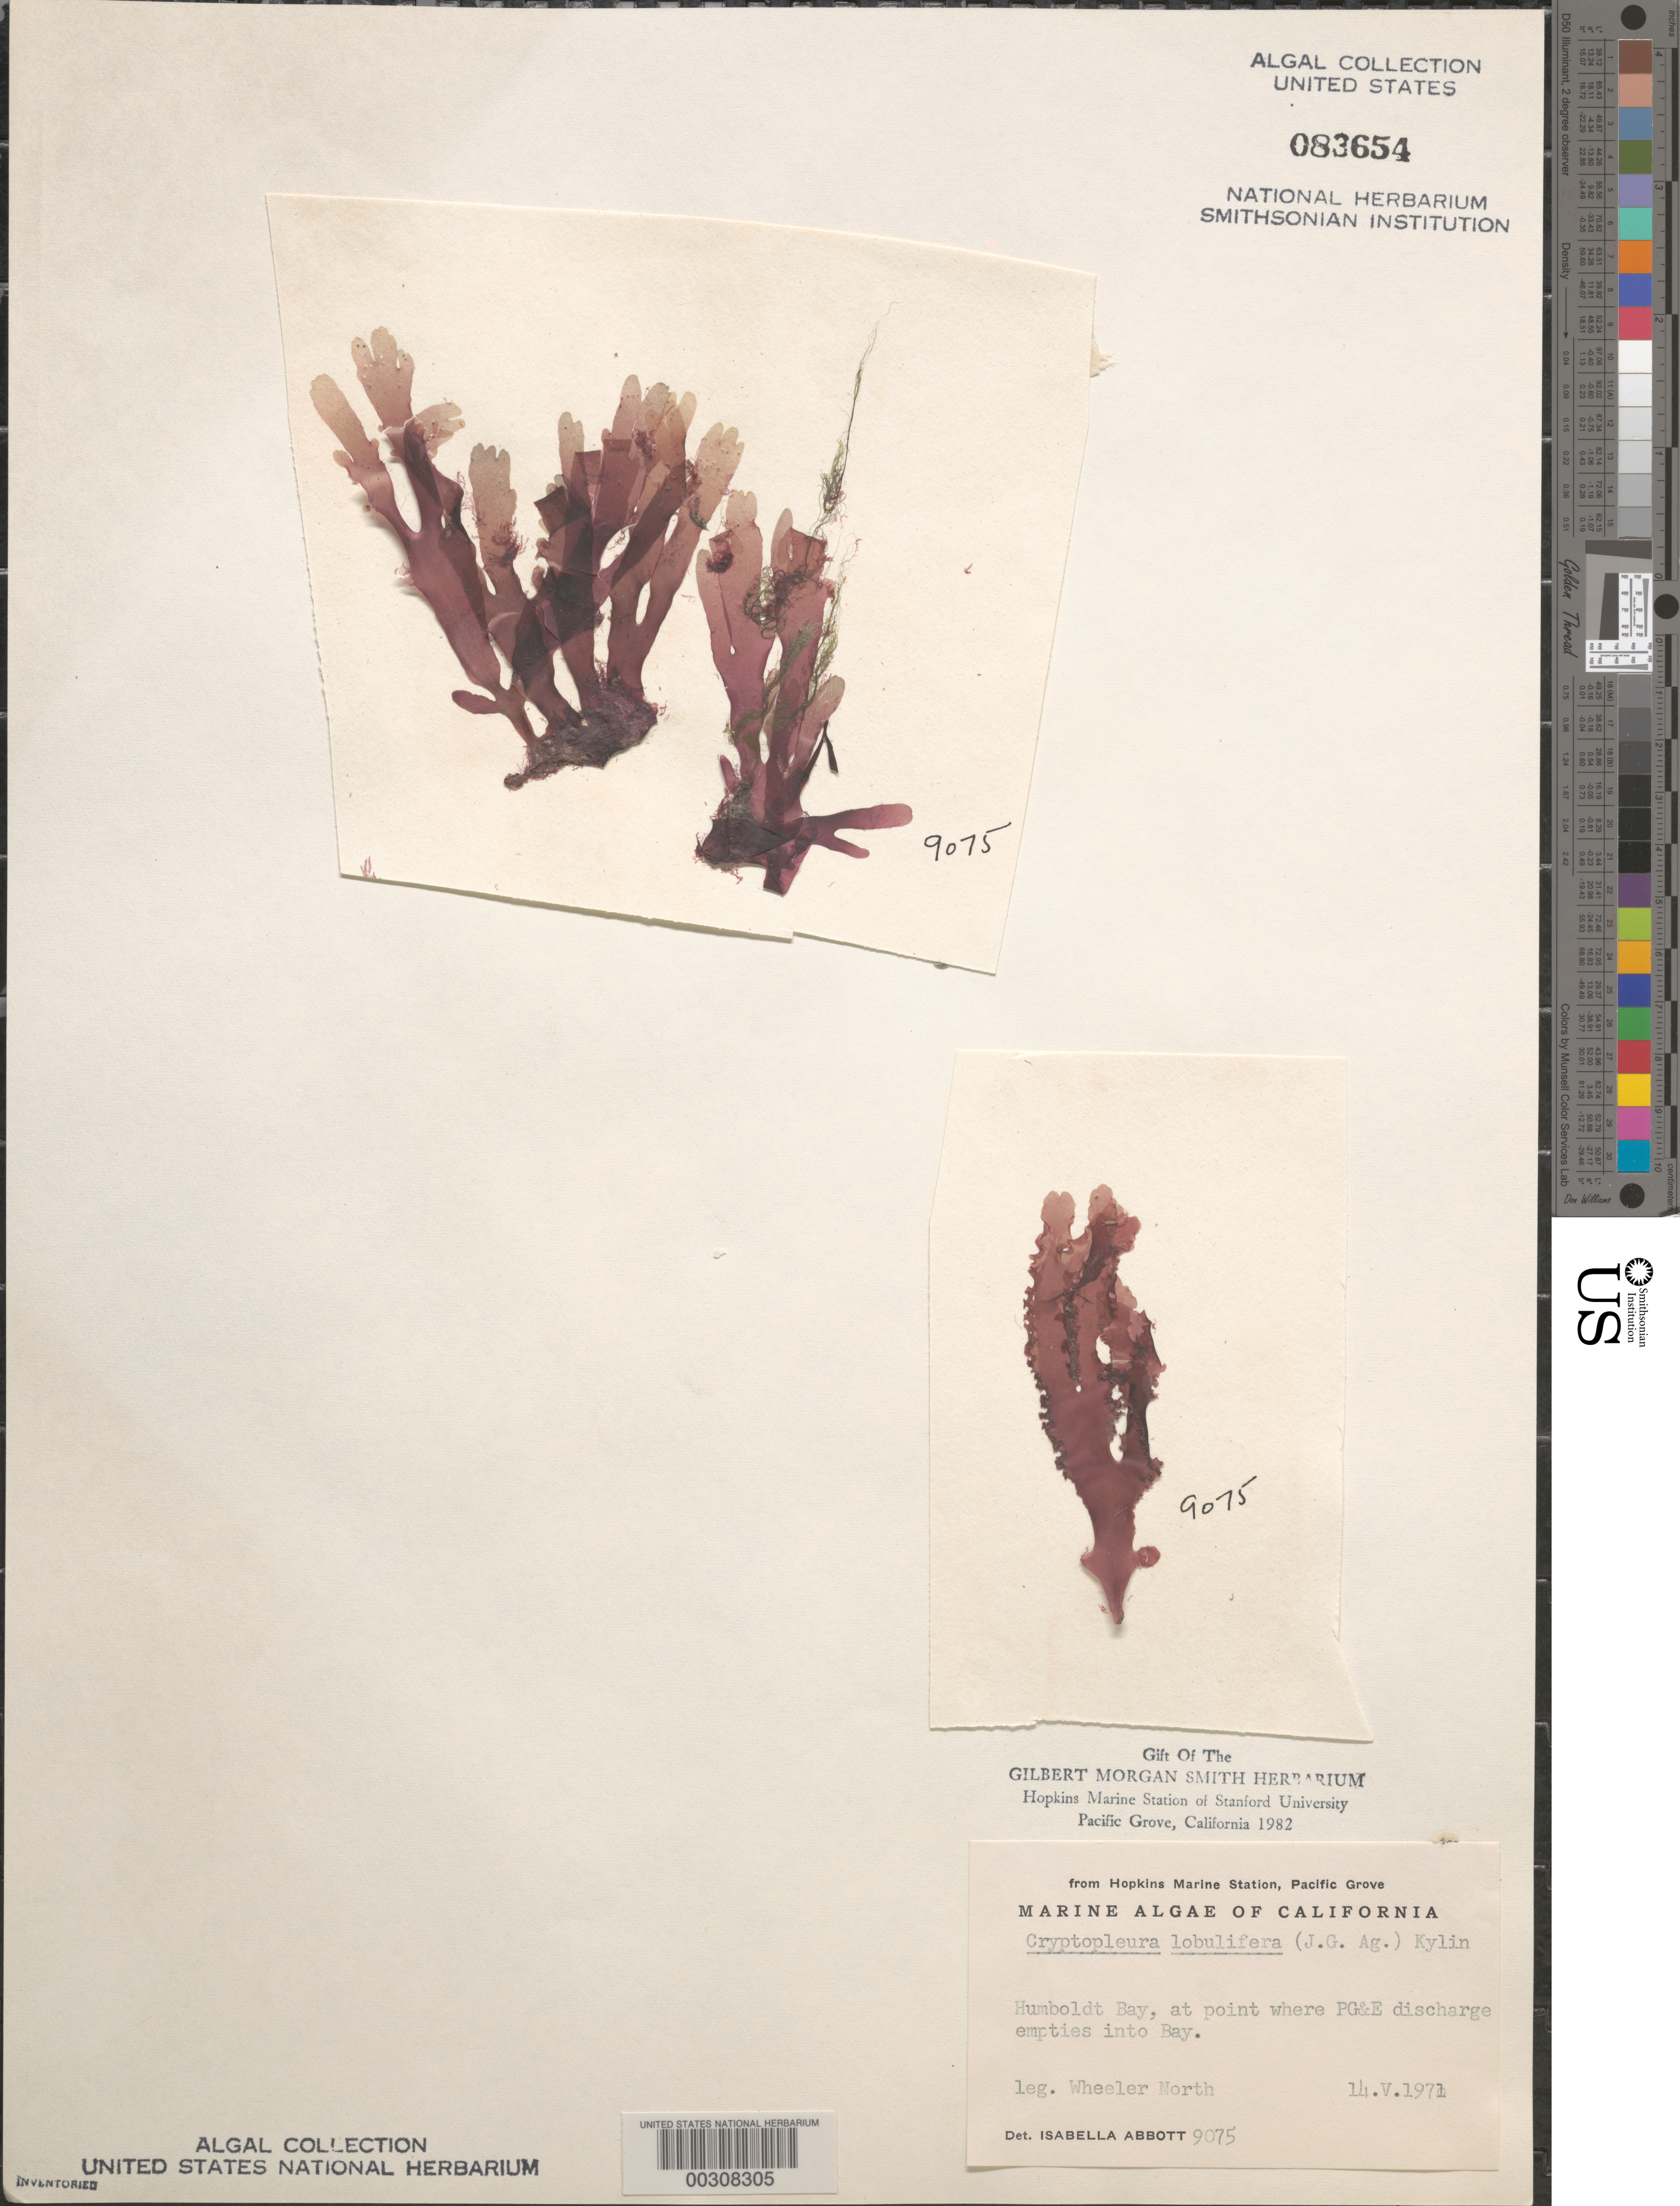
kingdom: Plantae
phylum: Rhodophyta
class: Florideophyceae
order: Ceramiales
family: Delesseriaceae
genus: Cryptopleura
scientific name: Cryptopleura lobulifera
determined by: Abbott, Isabella A.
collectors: W. North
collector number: IAA 9075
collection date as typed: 14 May 1971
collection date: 1971-05-14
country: United States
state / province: California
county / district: Humboldt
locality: Humboldt Bay, PG & E outfall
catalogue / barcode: US 83654